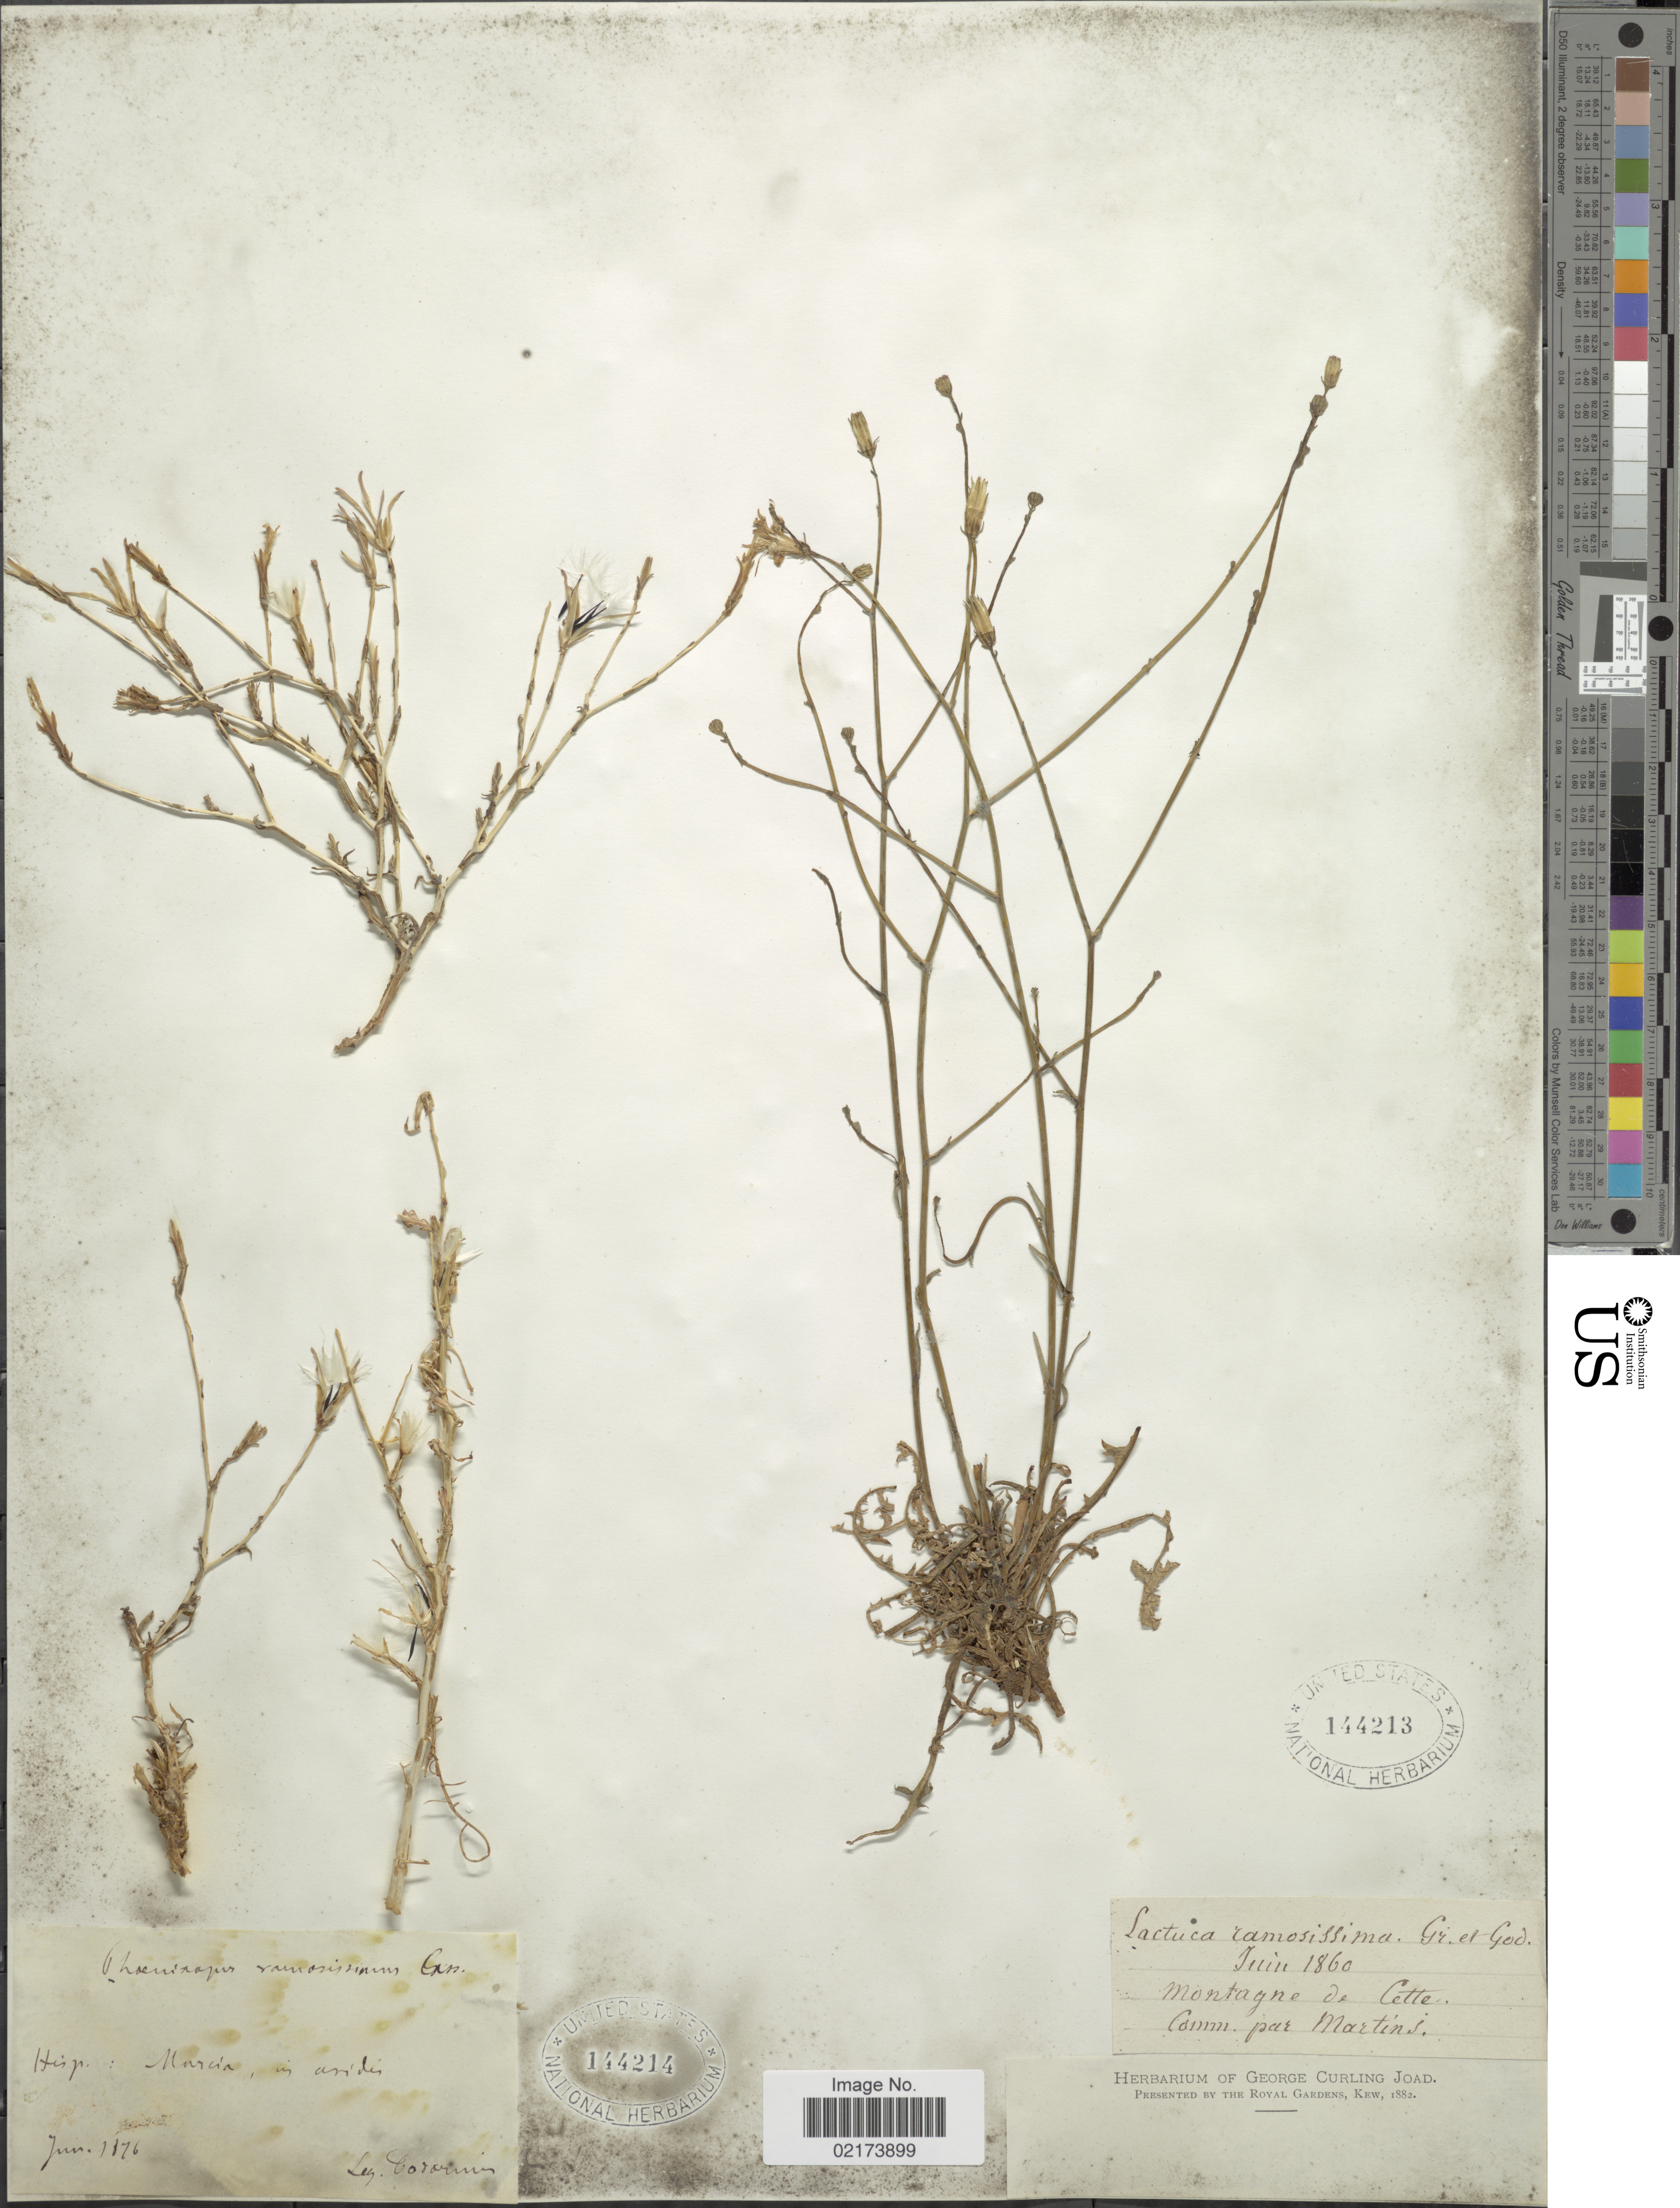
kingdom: Plantae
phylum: Tracheophyta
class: Magnoliopsida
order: Asterales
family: Asteraceae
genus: Lactuca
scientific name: Lactuca ramosissima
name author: (All.) Boreau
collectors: ex herb. George Curling Joad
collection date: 1860-06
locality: Montagne de Cette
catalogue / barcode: US 144213-2